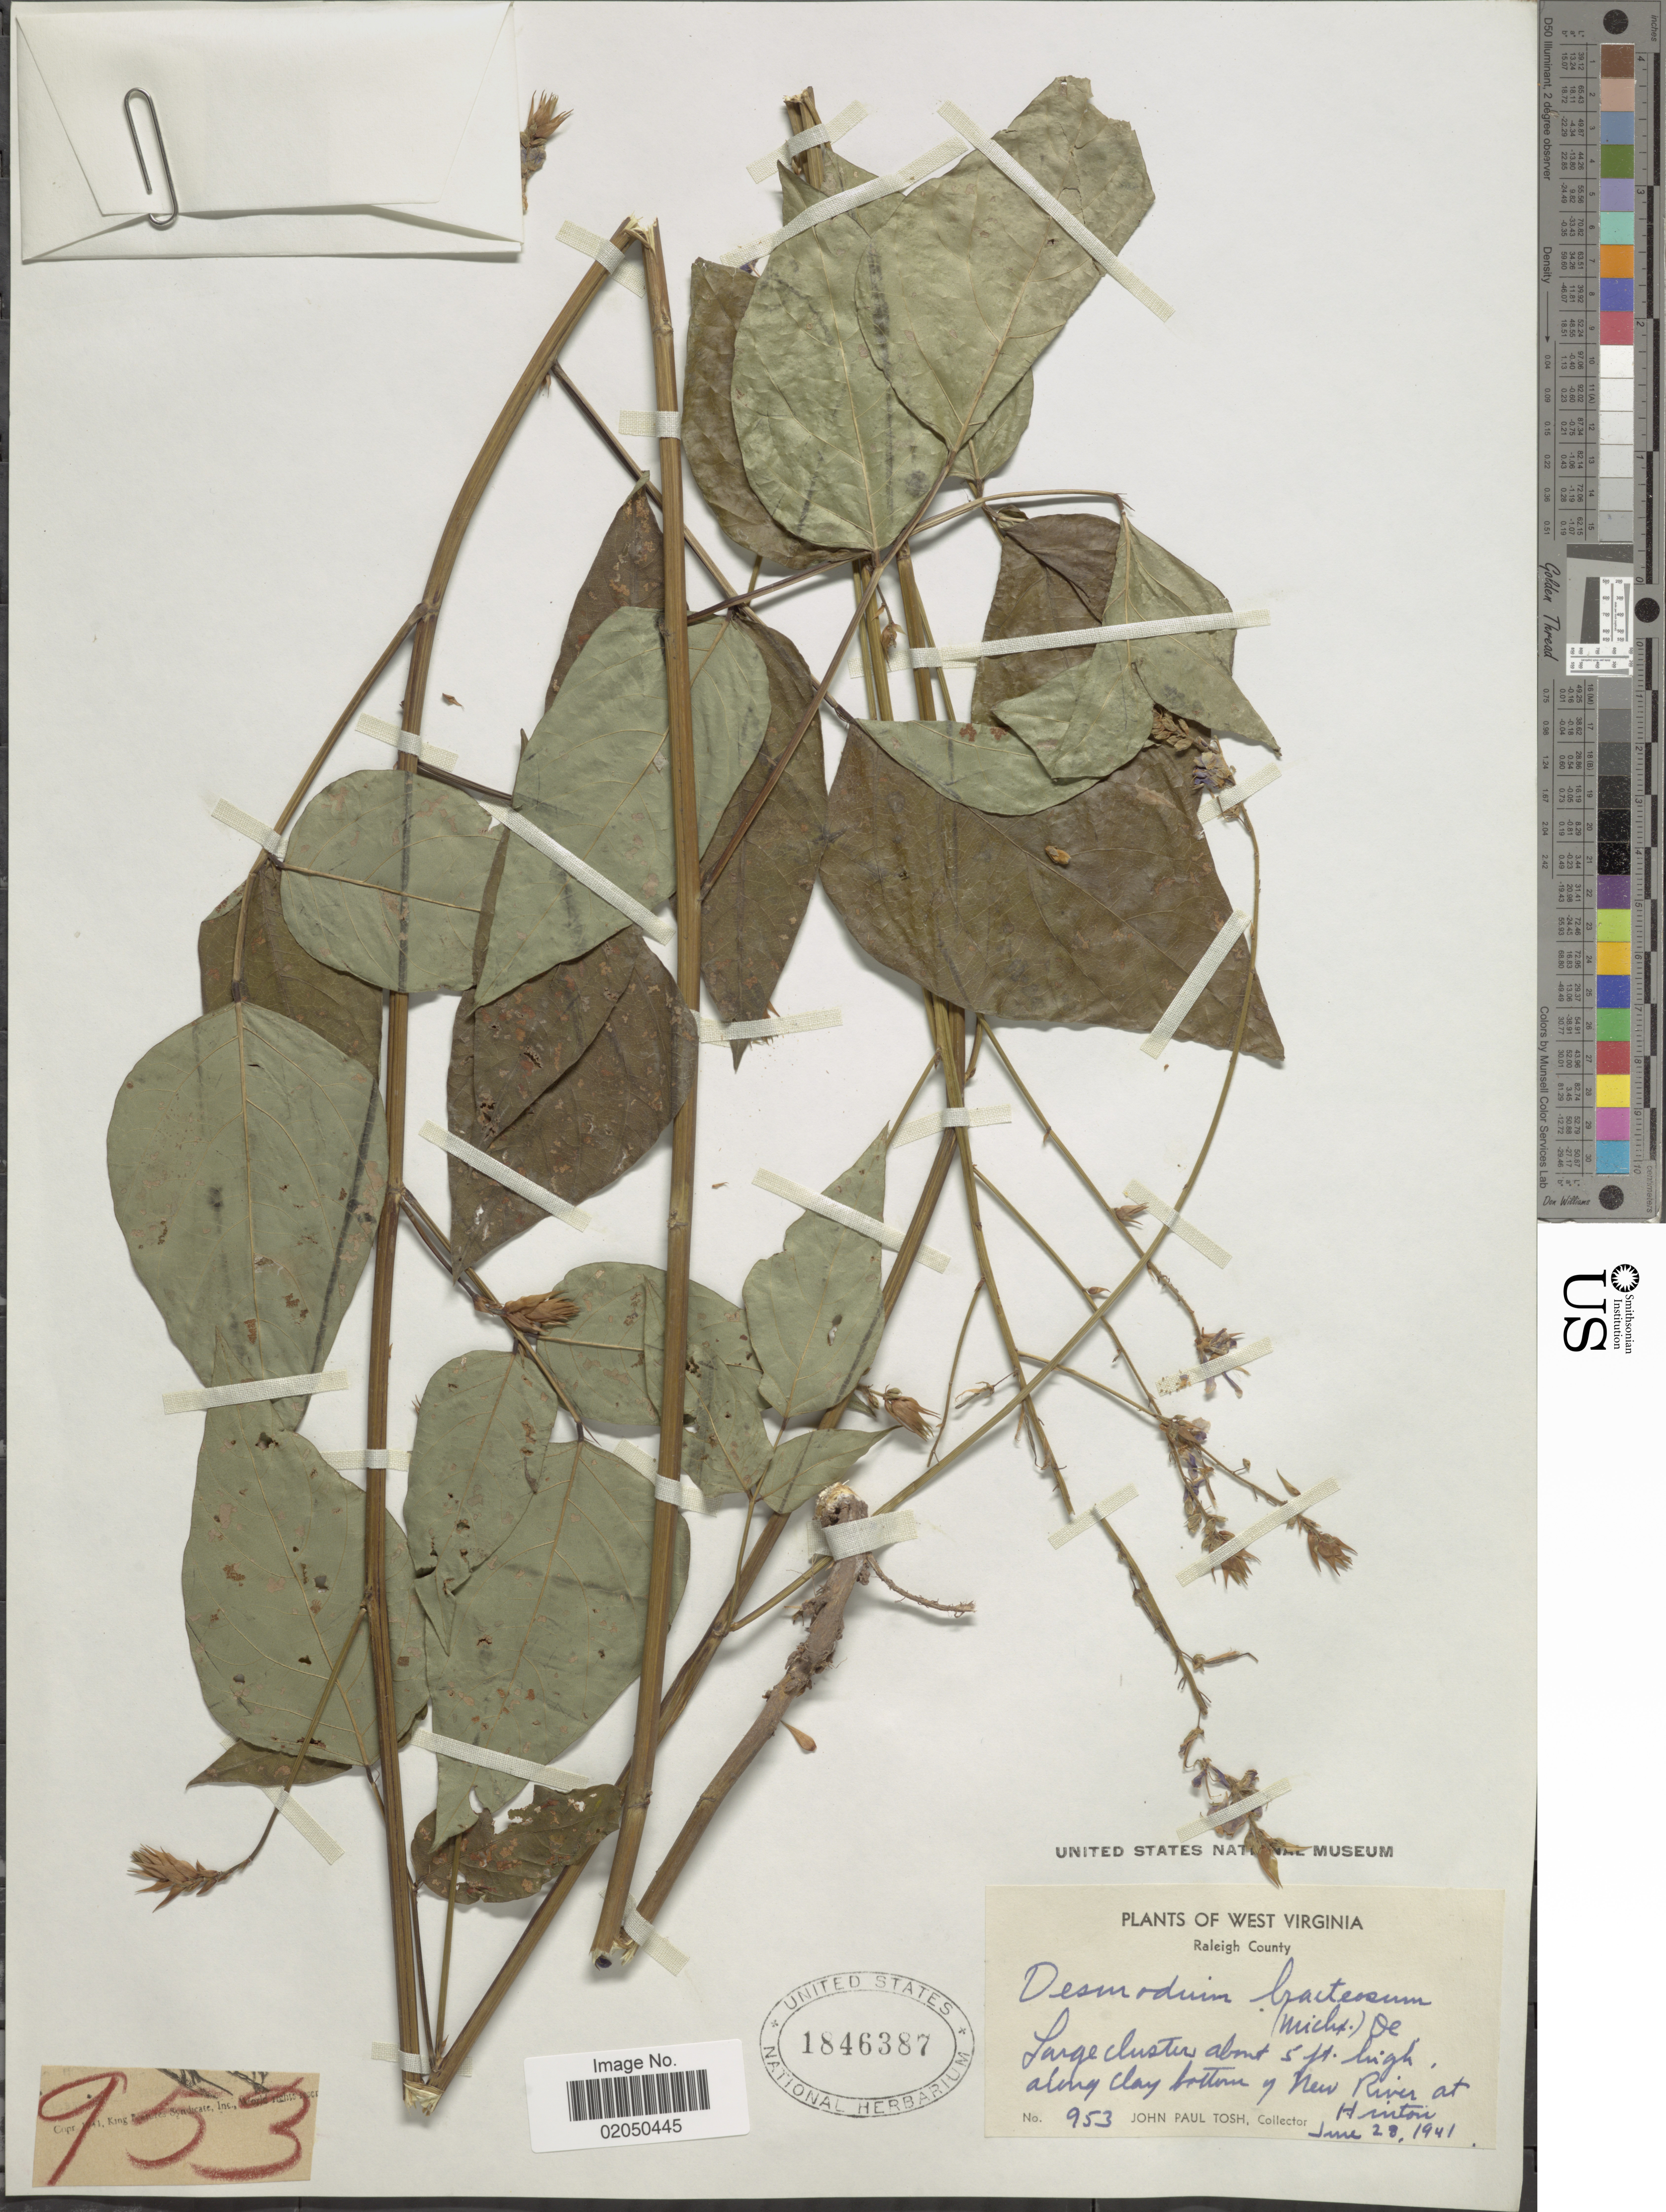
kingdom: Plantae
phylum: Tracheophyta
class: Magnoliopsida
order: Fabales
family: Fabaceae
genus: Desmodium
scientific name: Desmodium cuspidatum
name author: (Muhl. ex Willd.) Loudon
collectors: J. Tosh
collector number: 953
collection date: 1941-06-28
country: United States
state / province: West Virginia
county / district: Raleigh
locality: Raleigh County, along clay bottom of New River at Hinton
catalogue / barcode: US 1846387